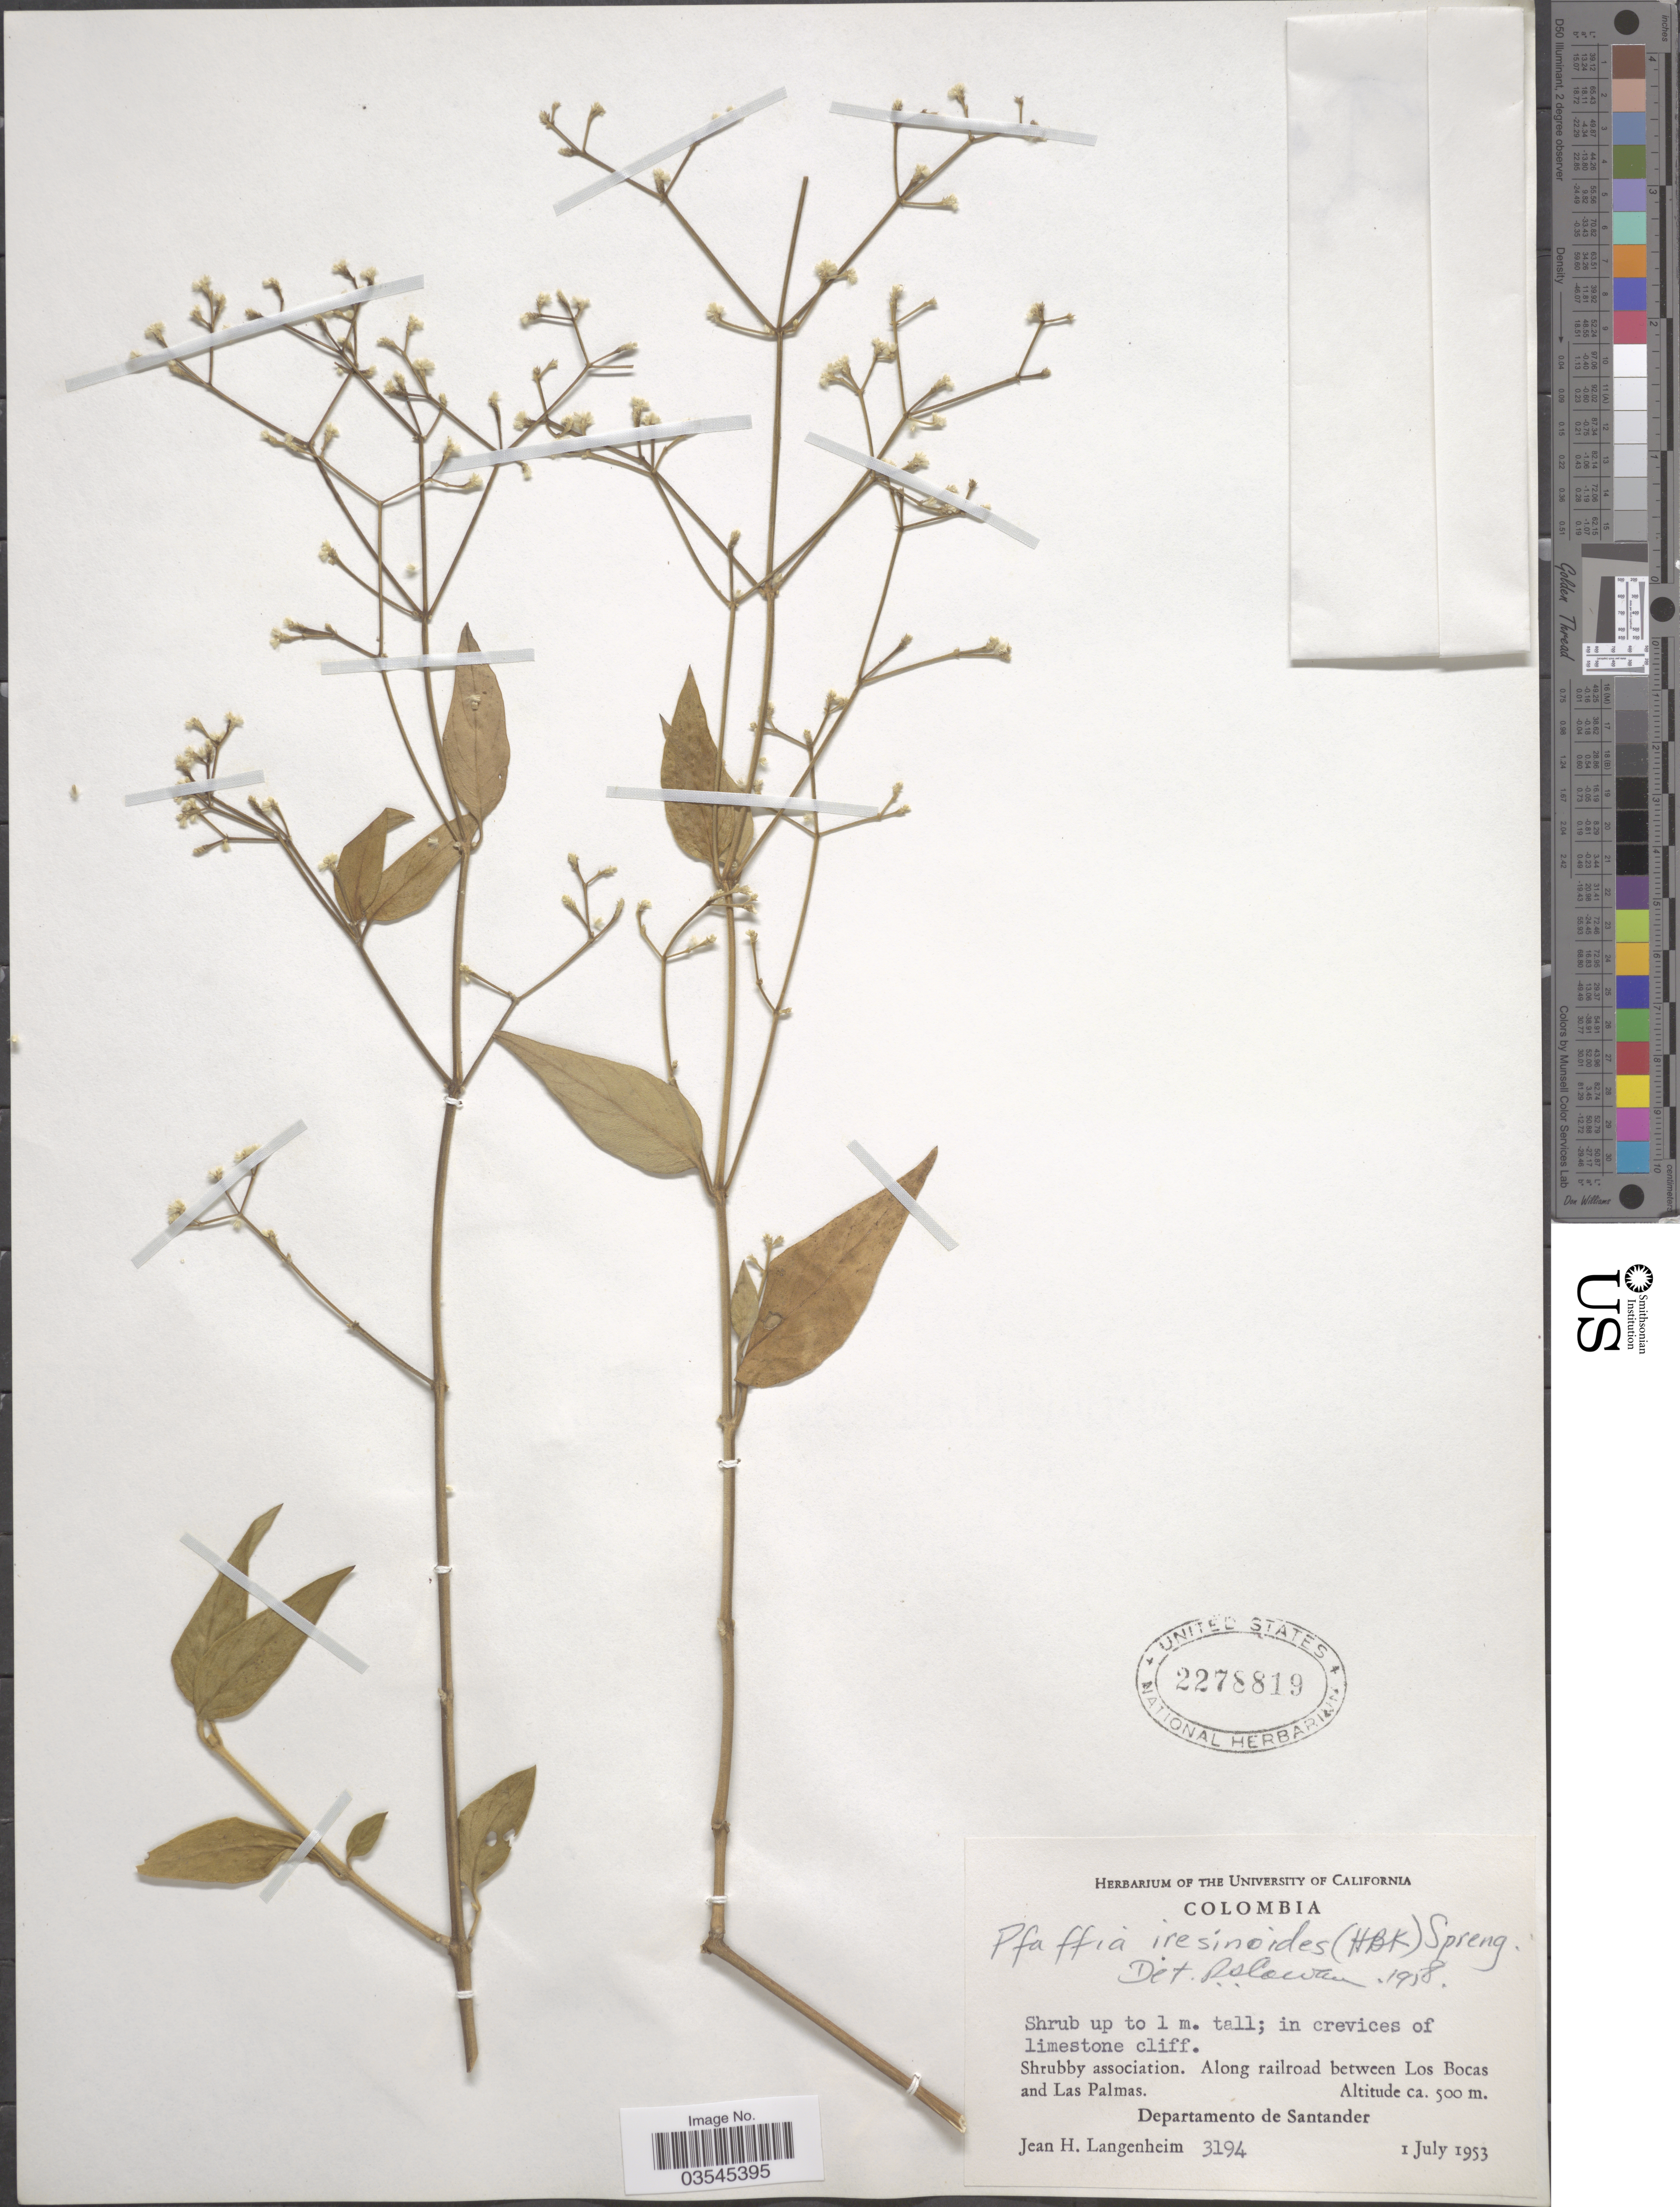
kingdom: Plantae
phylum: Tracheophyta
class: Magnoliopsida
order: Caryophyllales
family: Amaranthaceae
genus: Pfaffia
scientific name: Pfaffia iresinoides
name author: (Kunth) Spreng.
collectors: J. H. Langenheim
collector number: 3194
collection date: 1953-07-01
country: Colombia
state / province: Santander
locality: Along railroad between Los Bocas and Las Palmas. Departamento de Santander.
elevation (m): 500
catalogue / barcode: US 2278819